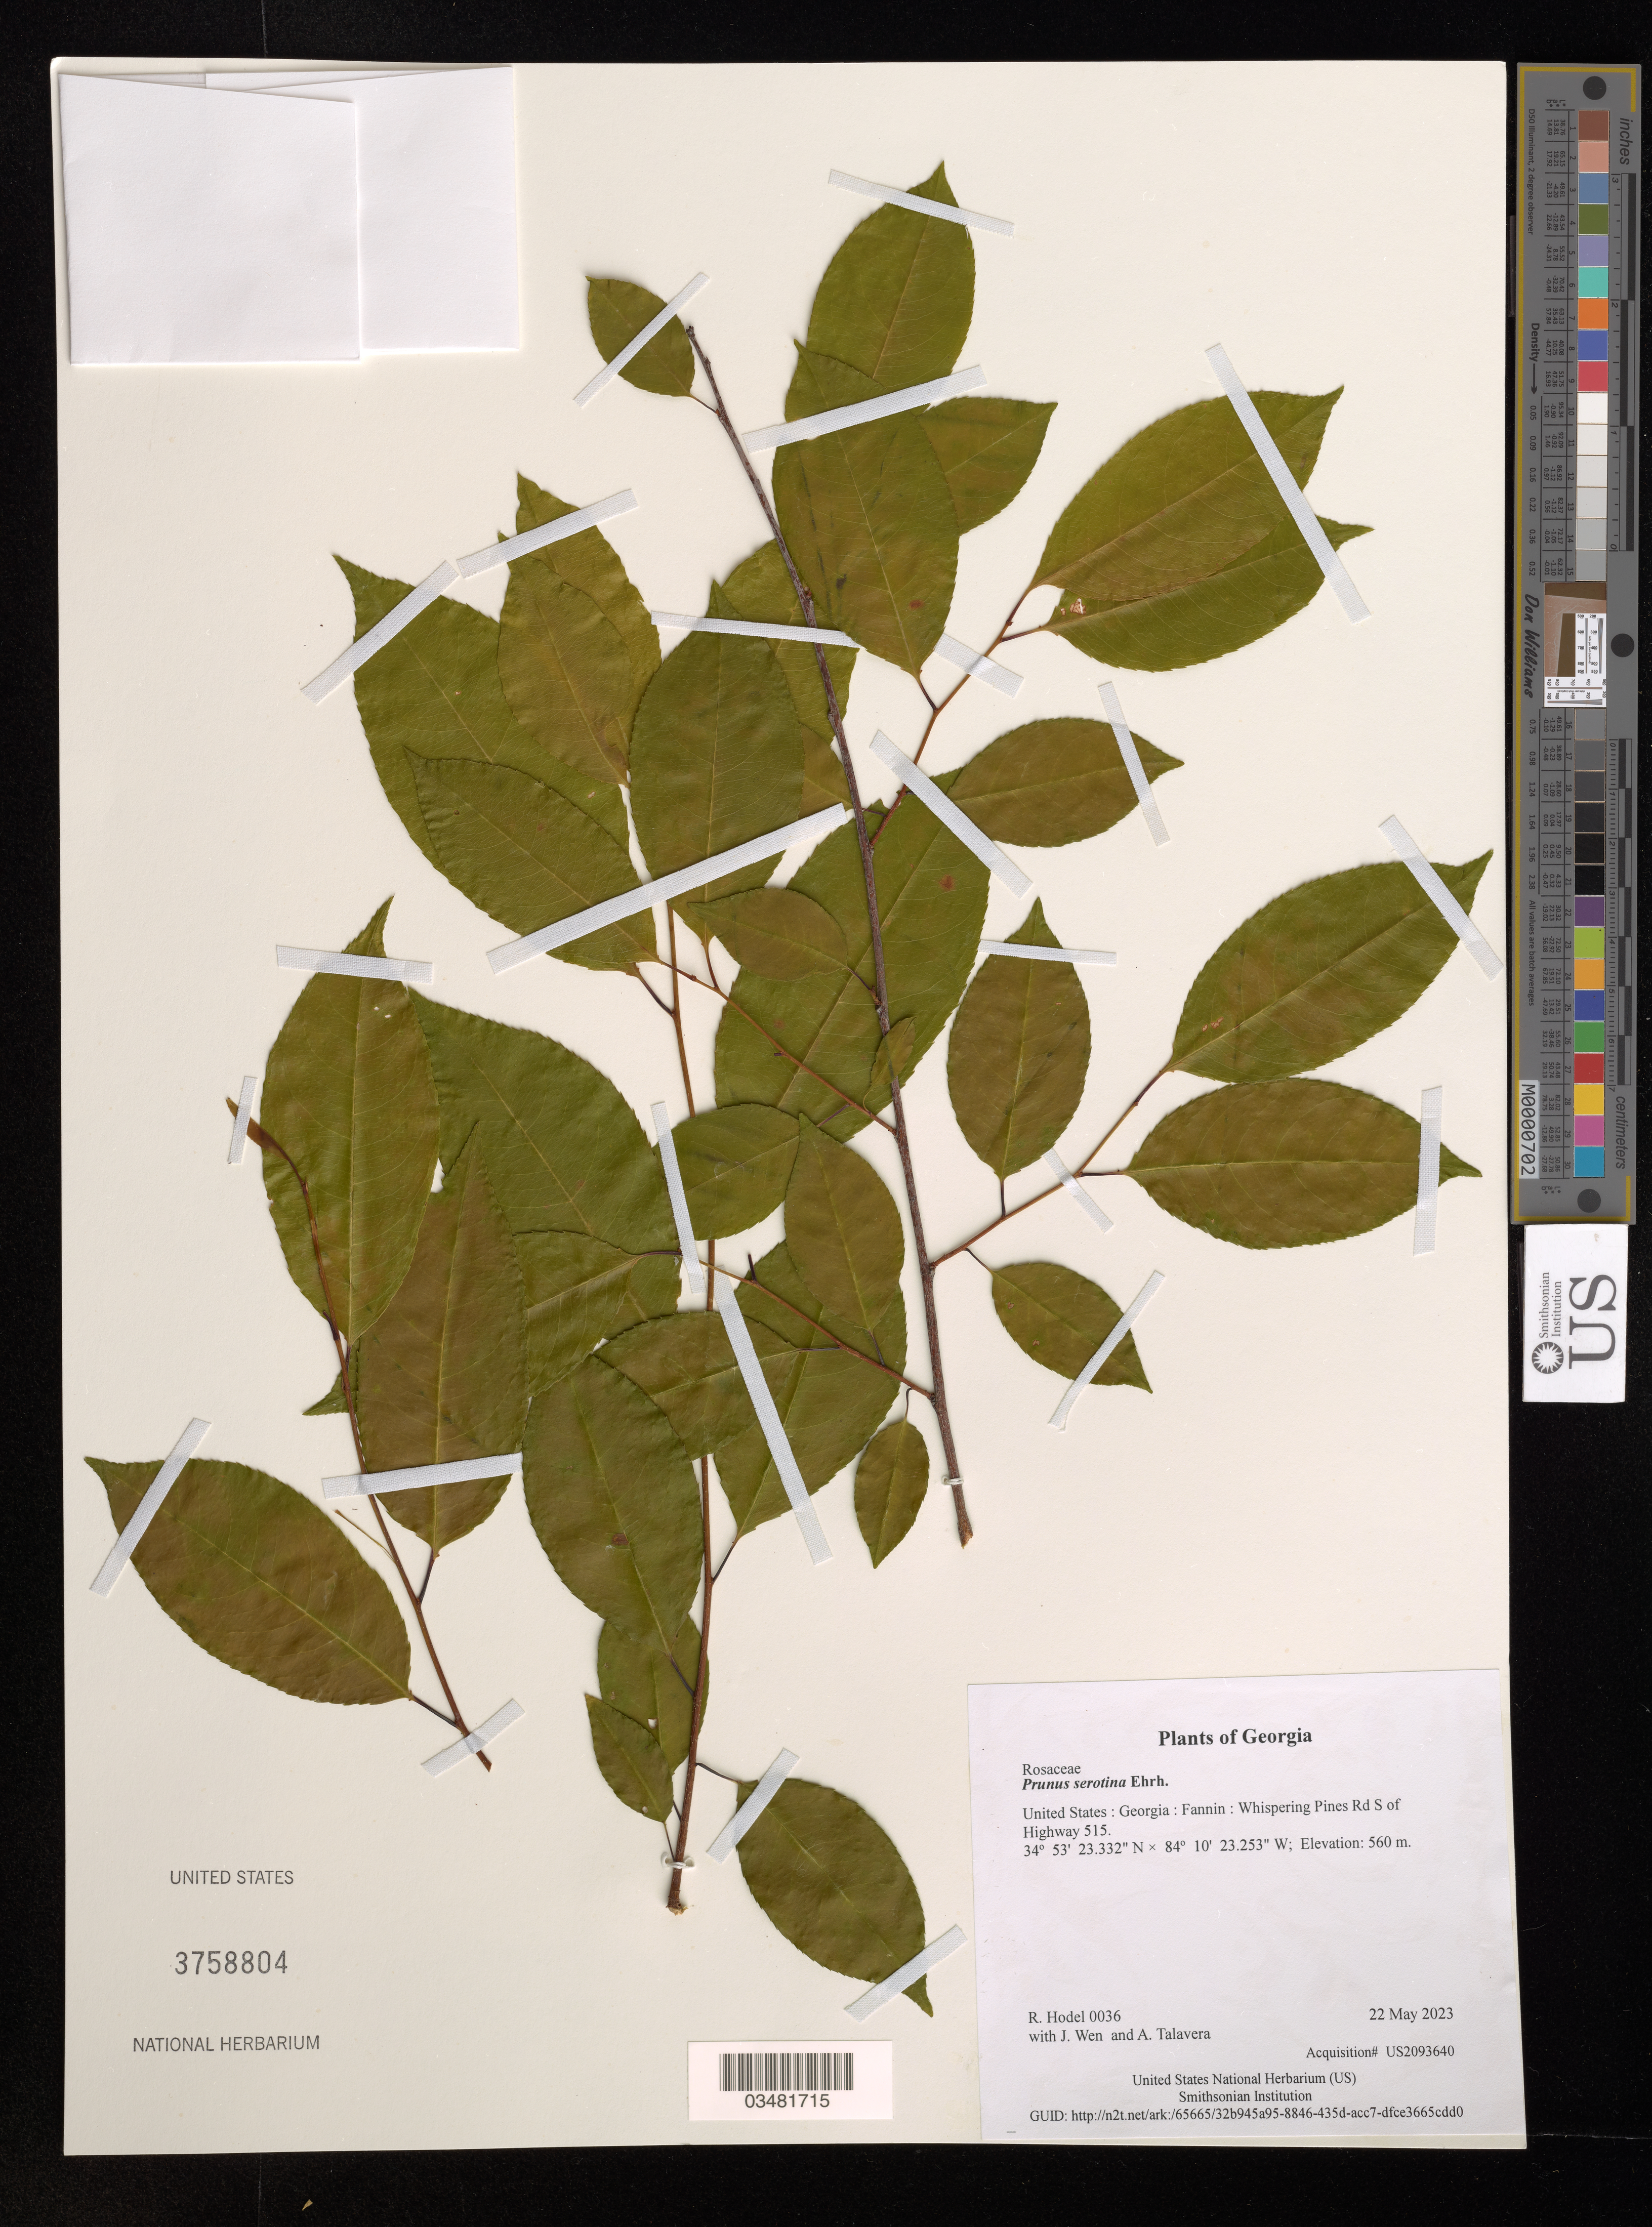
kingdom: Plantae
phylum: Tracheophyta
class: Magnoliopsida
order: Rosales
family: Rosaceae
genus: Prunus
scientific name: Prunus serotina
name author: Ehrh.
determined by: Hodel, Richard G. J.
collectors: R. Hodel, J. Wen & A. Talavera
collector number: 0036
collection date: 2023-05-22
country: United States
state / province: Georgia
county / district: Fannin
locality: Whispering Pines Rd S of Highway 515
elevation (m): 560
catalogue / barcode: US 3758804